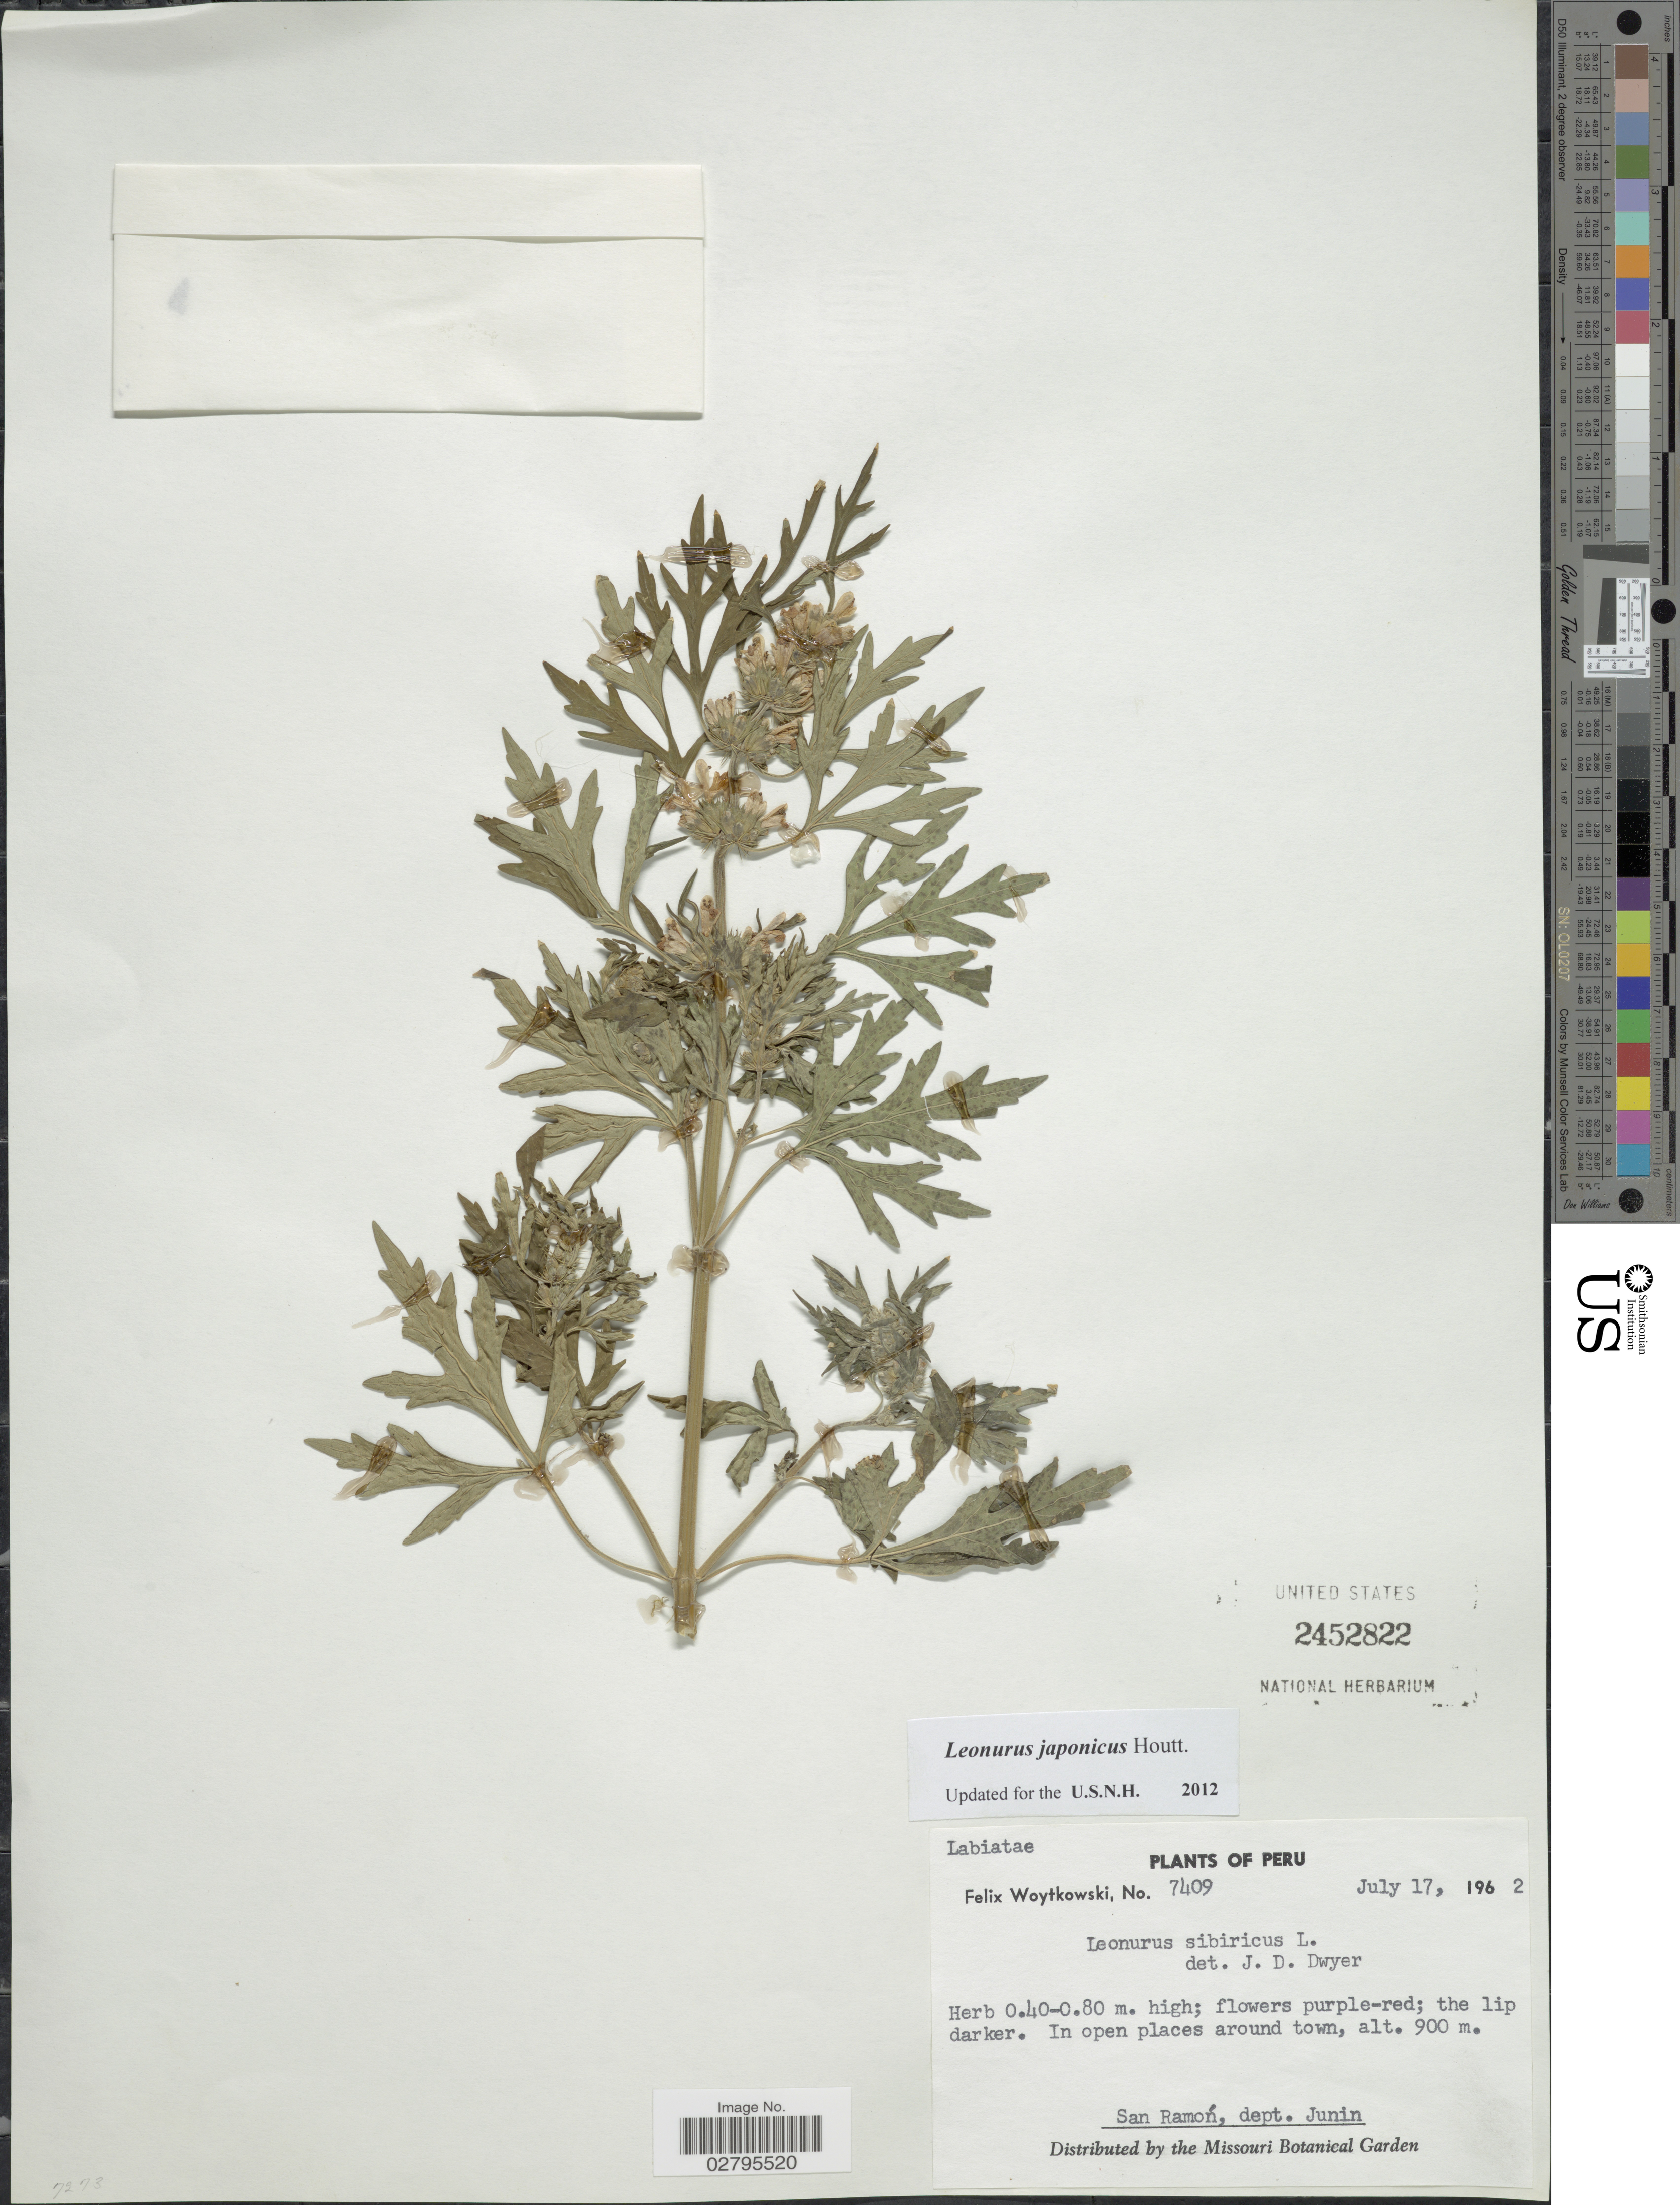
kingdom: Plantae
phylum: Tracheophyta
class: Magnoliopsida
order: Lamiales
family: Lamiaceae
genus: Leonurus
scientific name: Leonurus japonicus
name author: Houtt.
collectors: F. Woytkowski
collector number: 7409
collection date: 1962-07-17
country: Peru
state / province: Junín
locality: In open places around town. San Ramón, dept. Junin.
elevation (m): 900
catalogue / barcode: US 2452822